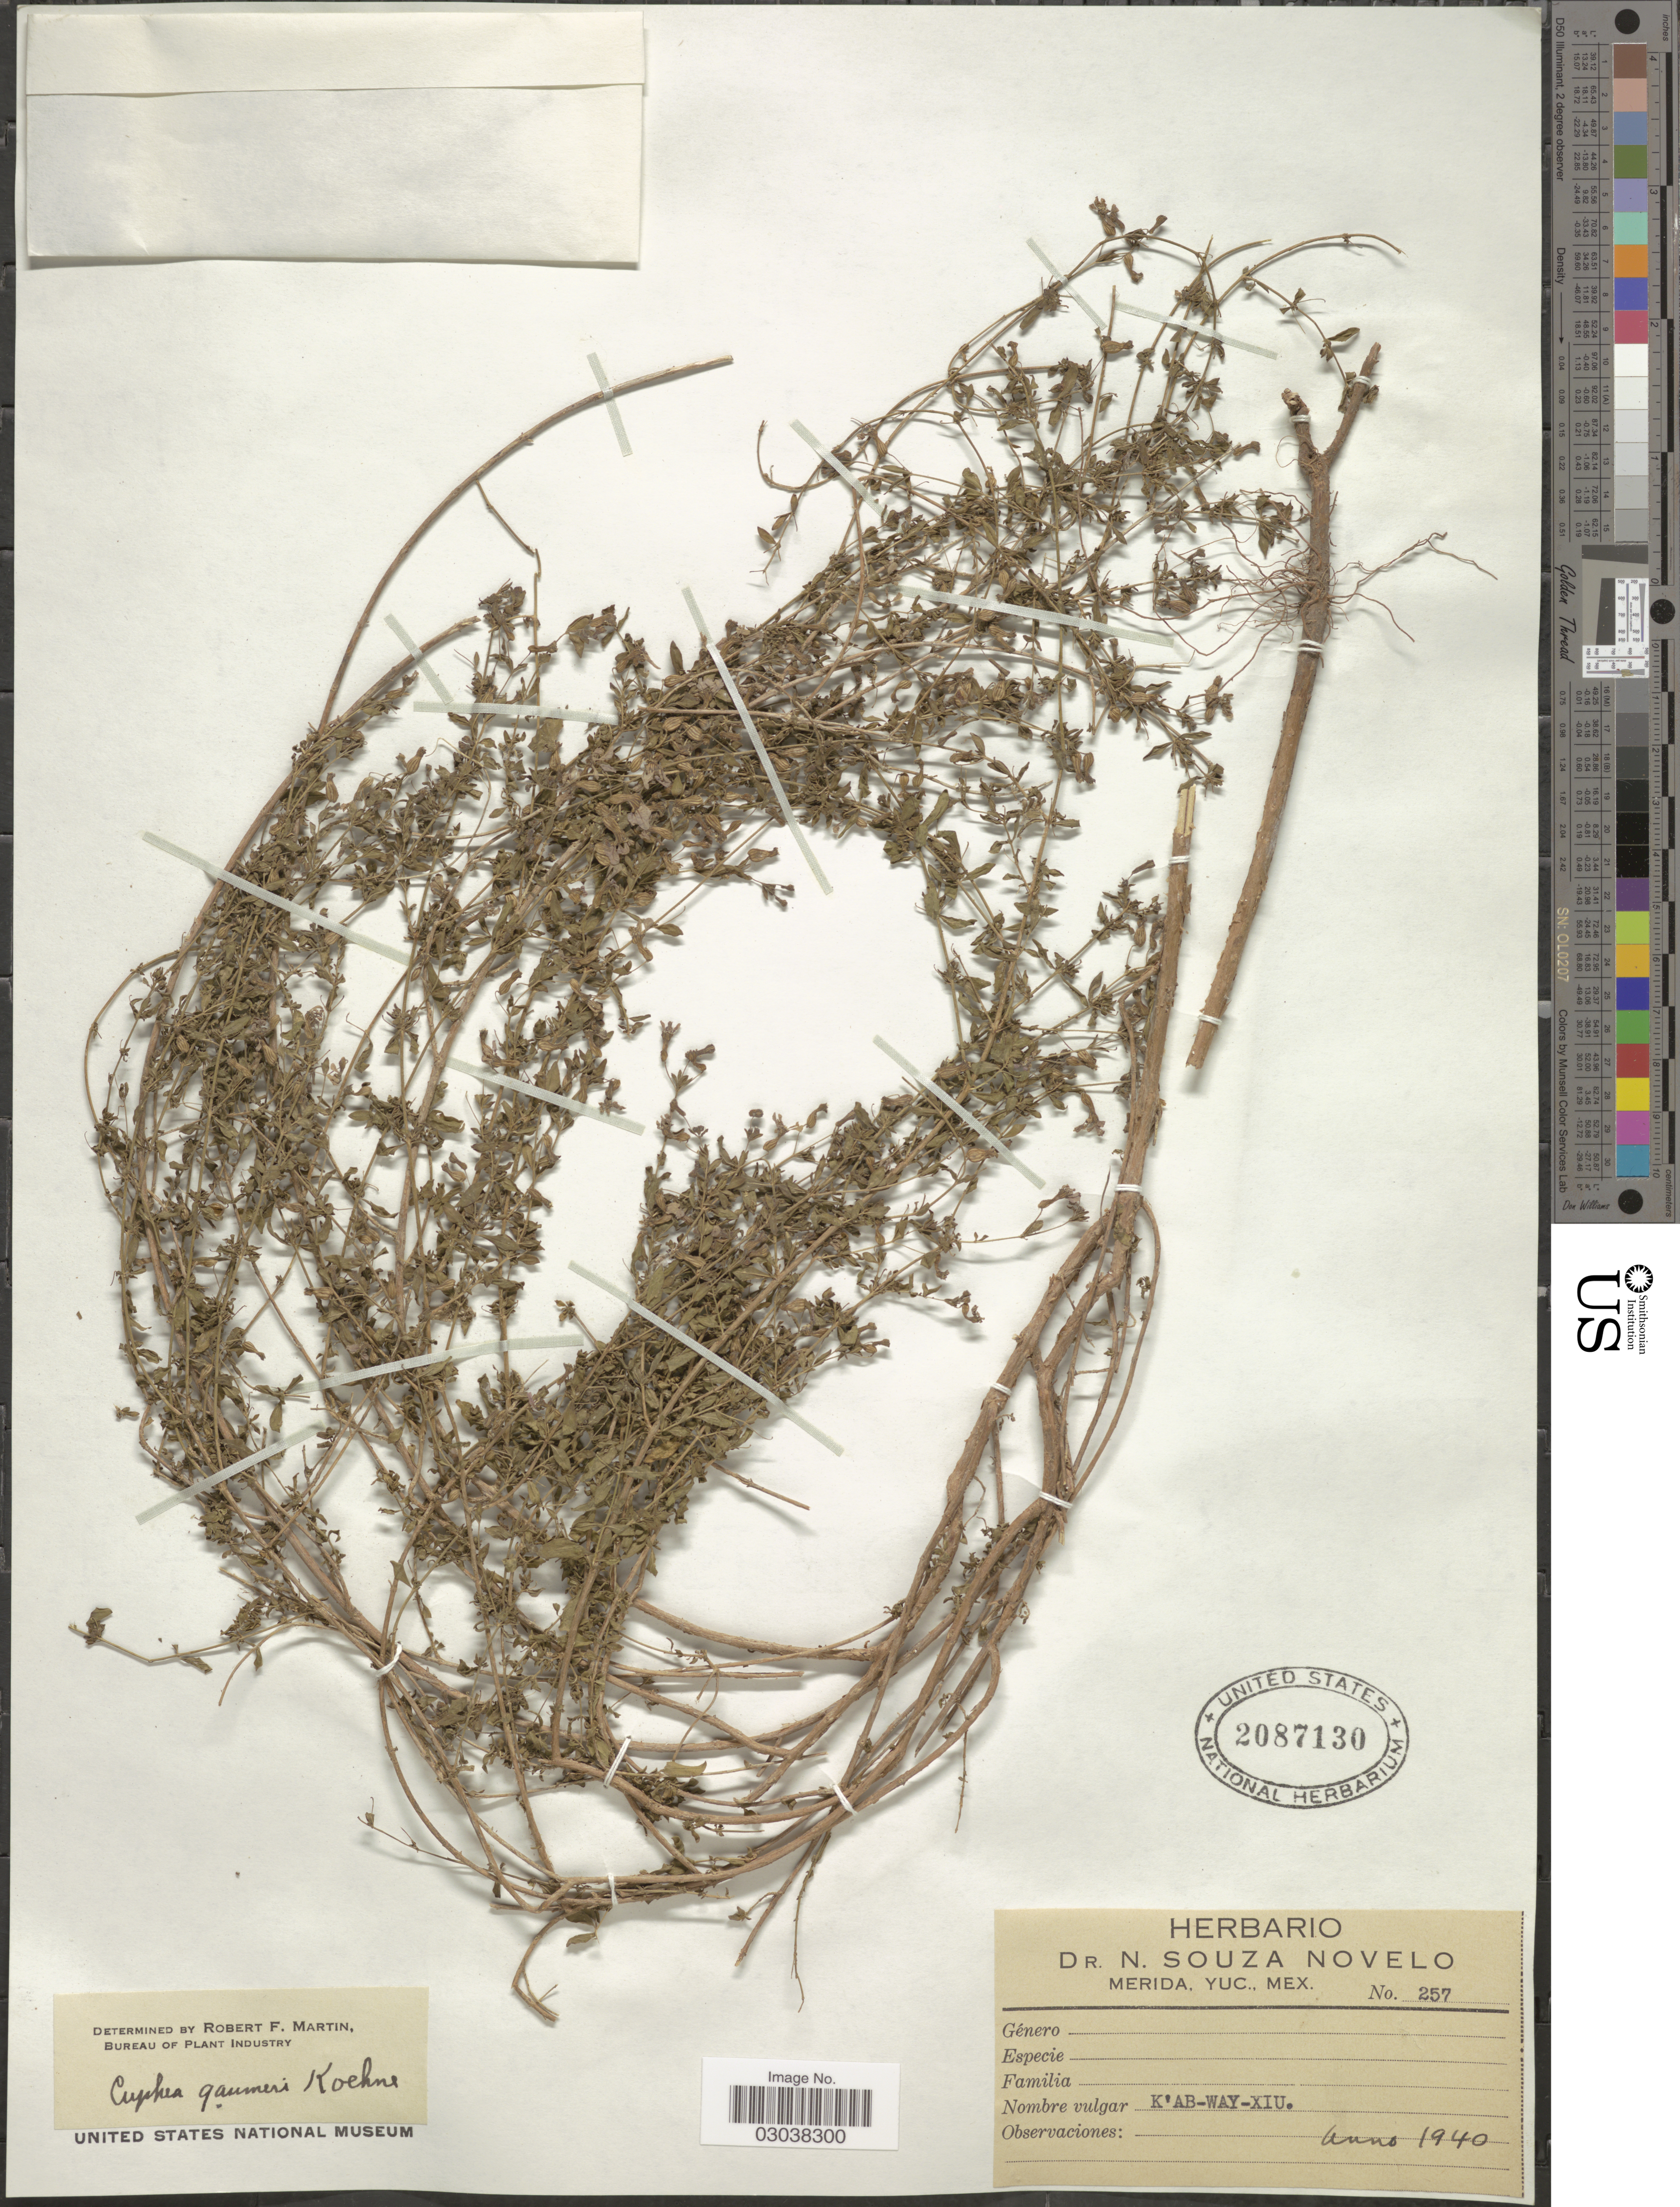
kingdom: Plantae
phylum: Tracheophyta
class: Magnoliopsida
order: Myrtales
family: Lythraceae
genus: Cuphea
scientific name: Cuphea gaumeri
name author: Koehne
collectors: N. Souza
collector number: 257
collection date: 1940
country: Mexico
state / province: Yucatán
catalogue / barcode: US 2087130